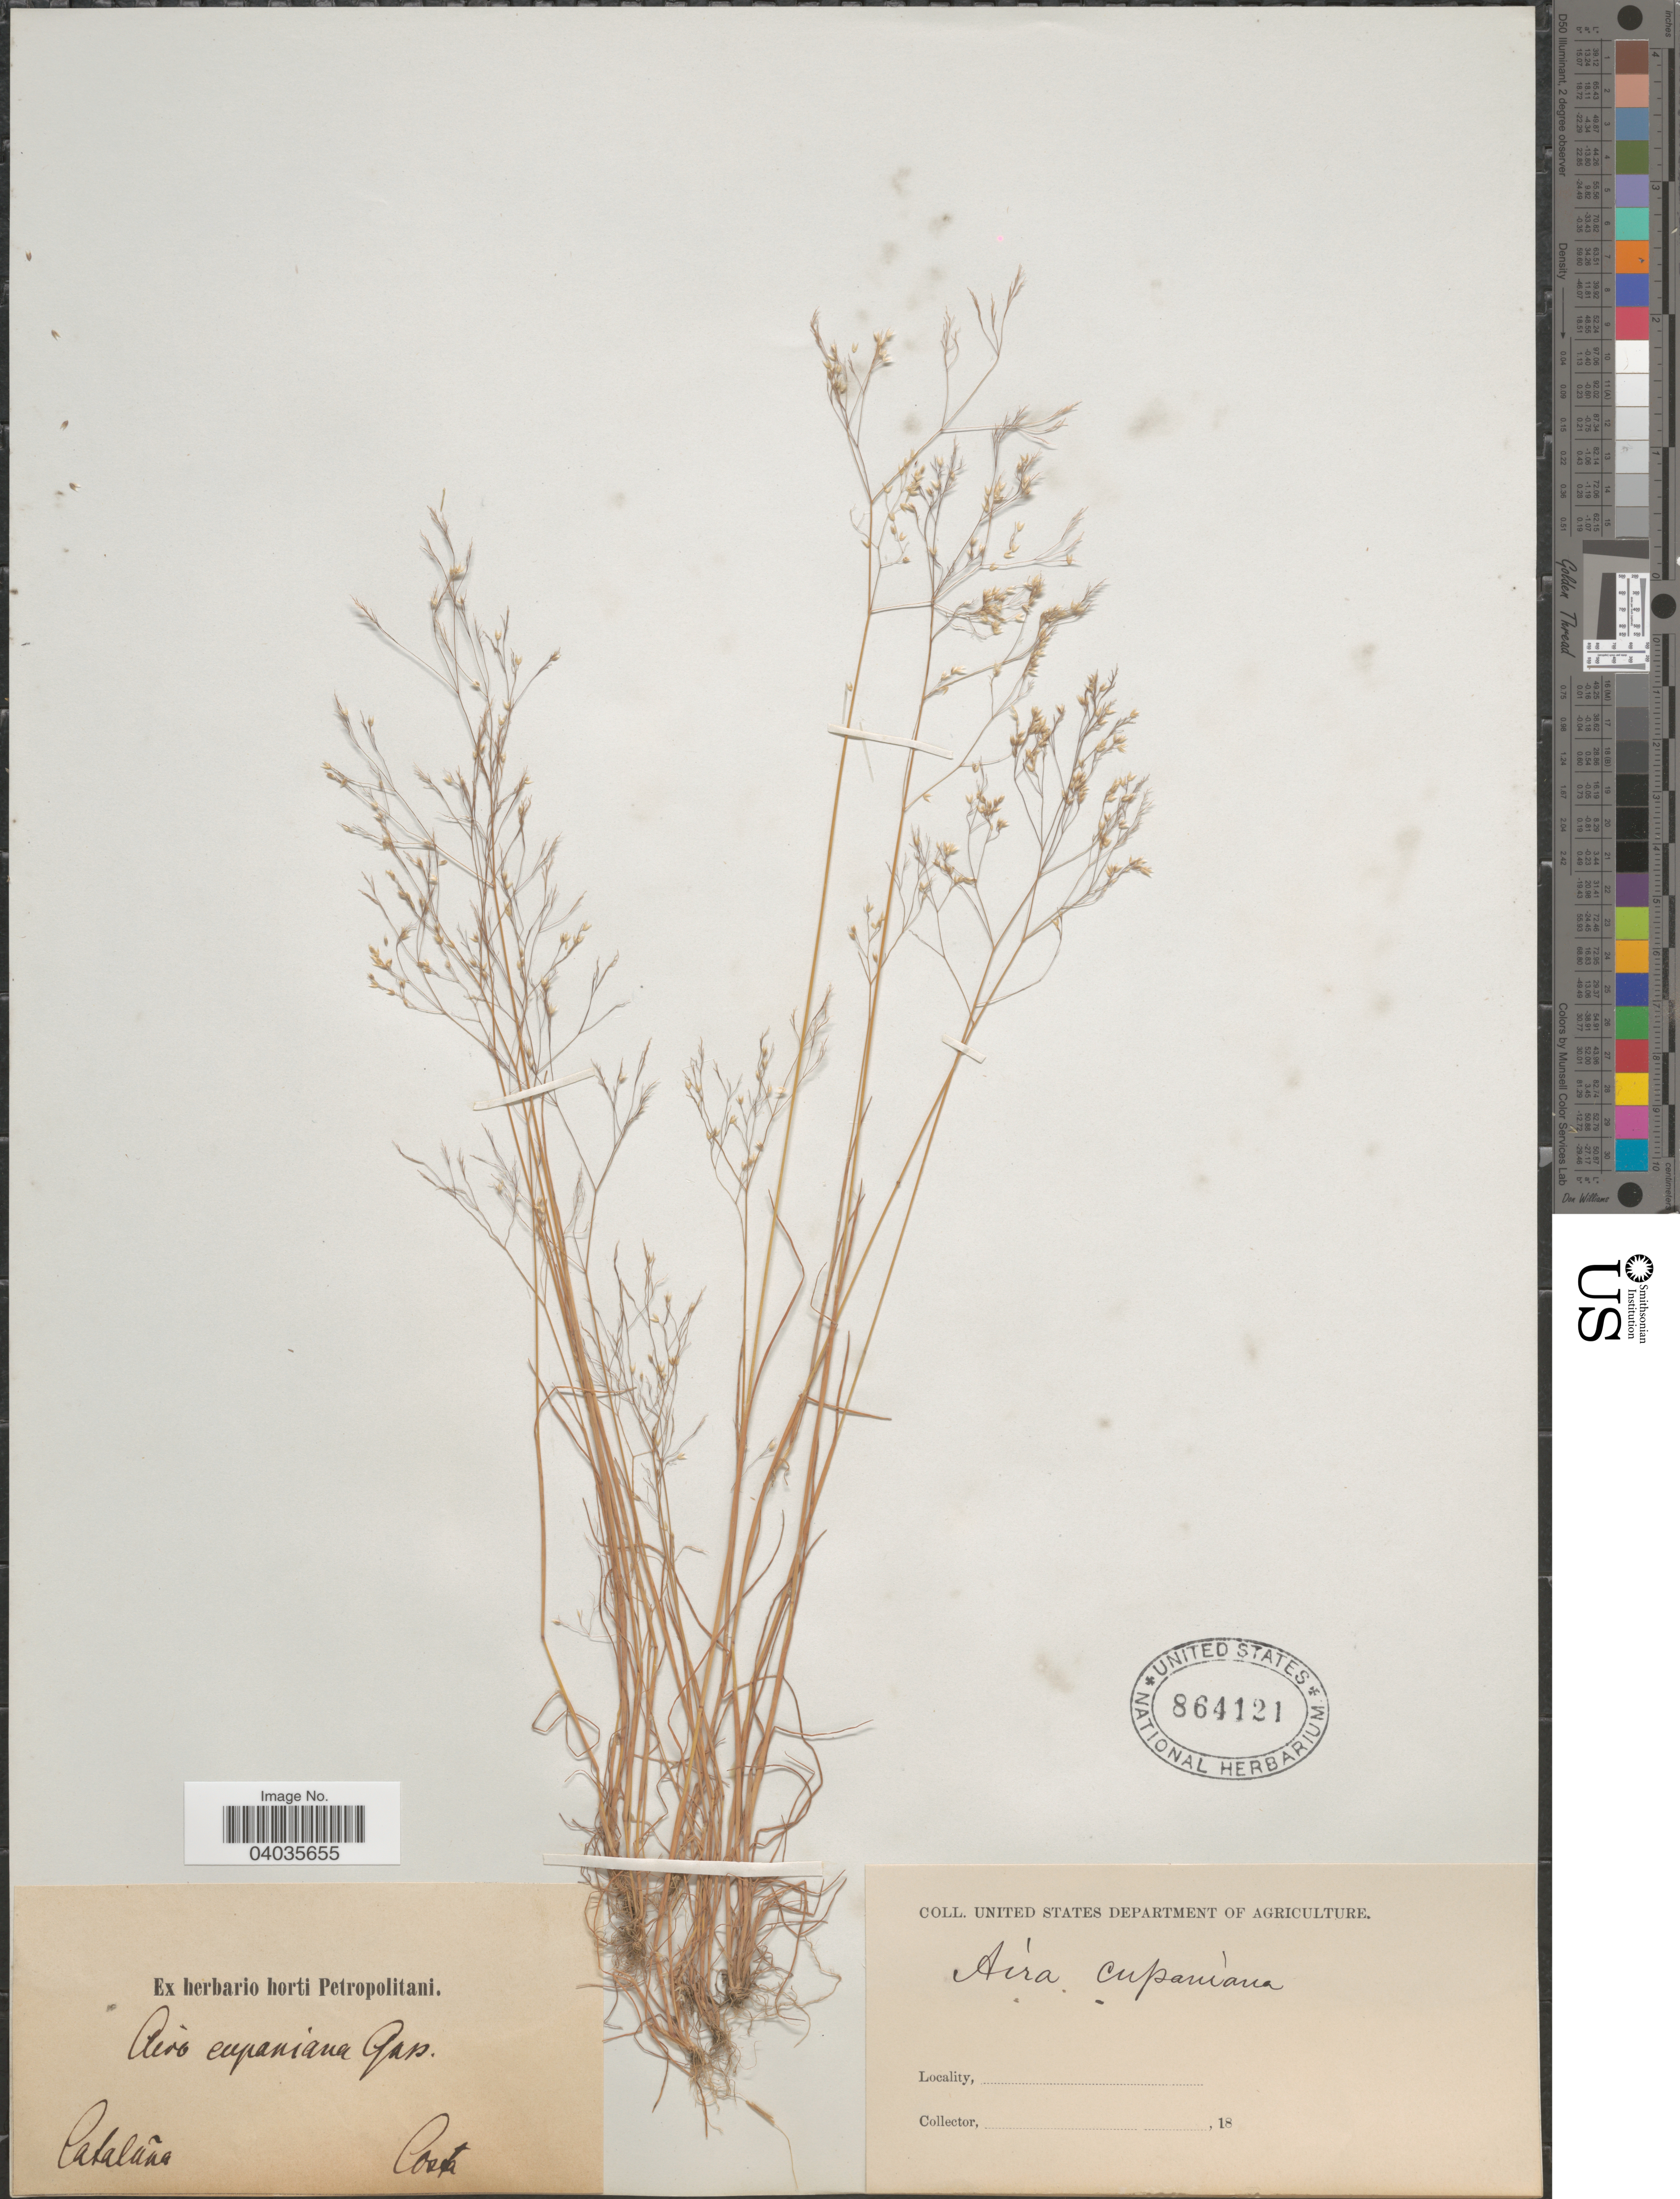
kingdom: Plantae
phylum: Tracheophyta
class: Liliopsida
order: Poales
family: Poaceae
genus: Aira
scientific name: Aira cupaniana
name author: Gussone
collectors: -. Costa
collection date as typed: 18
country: Spain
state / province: Catalunya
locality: Cataluña.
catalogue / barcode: US 864121